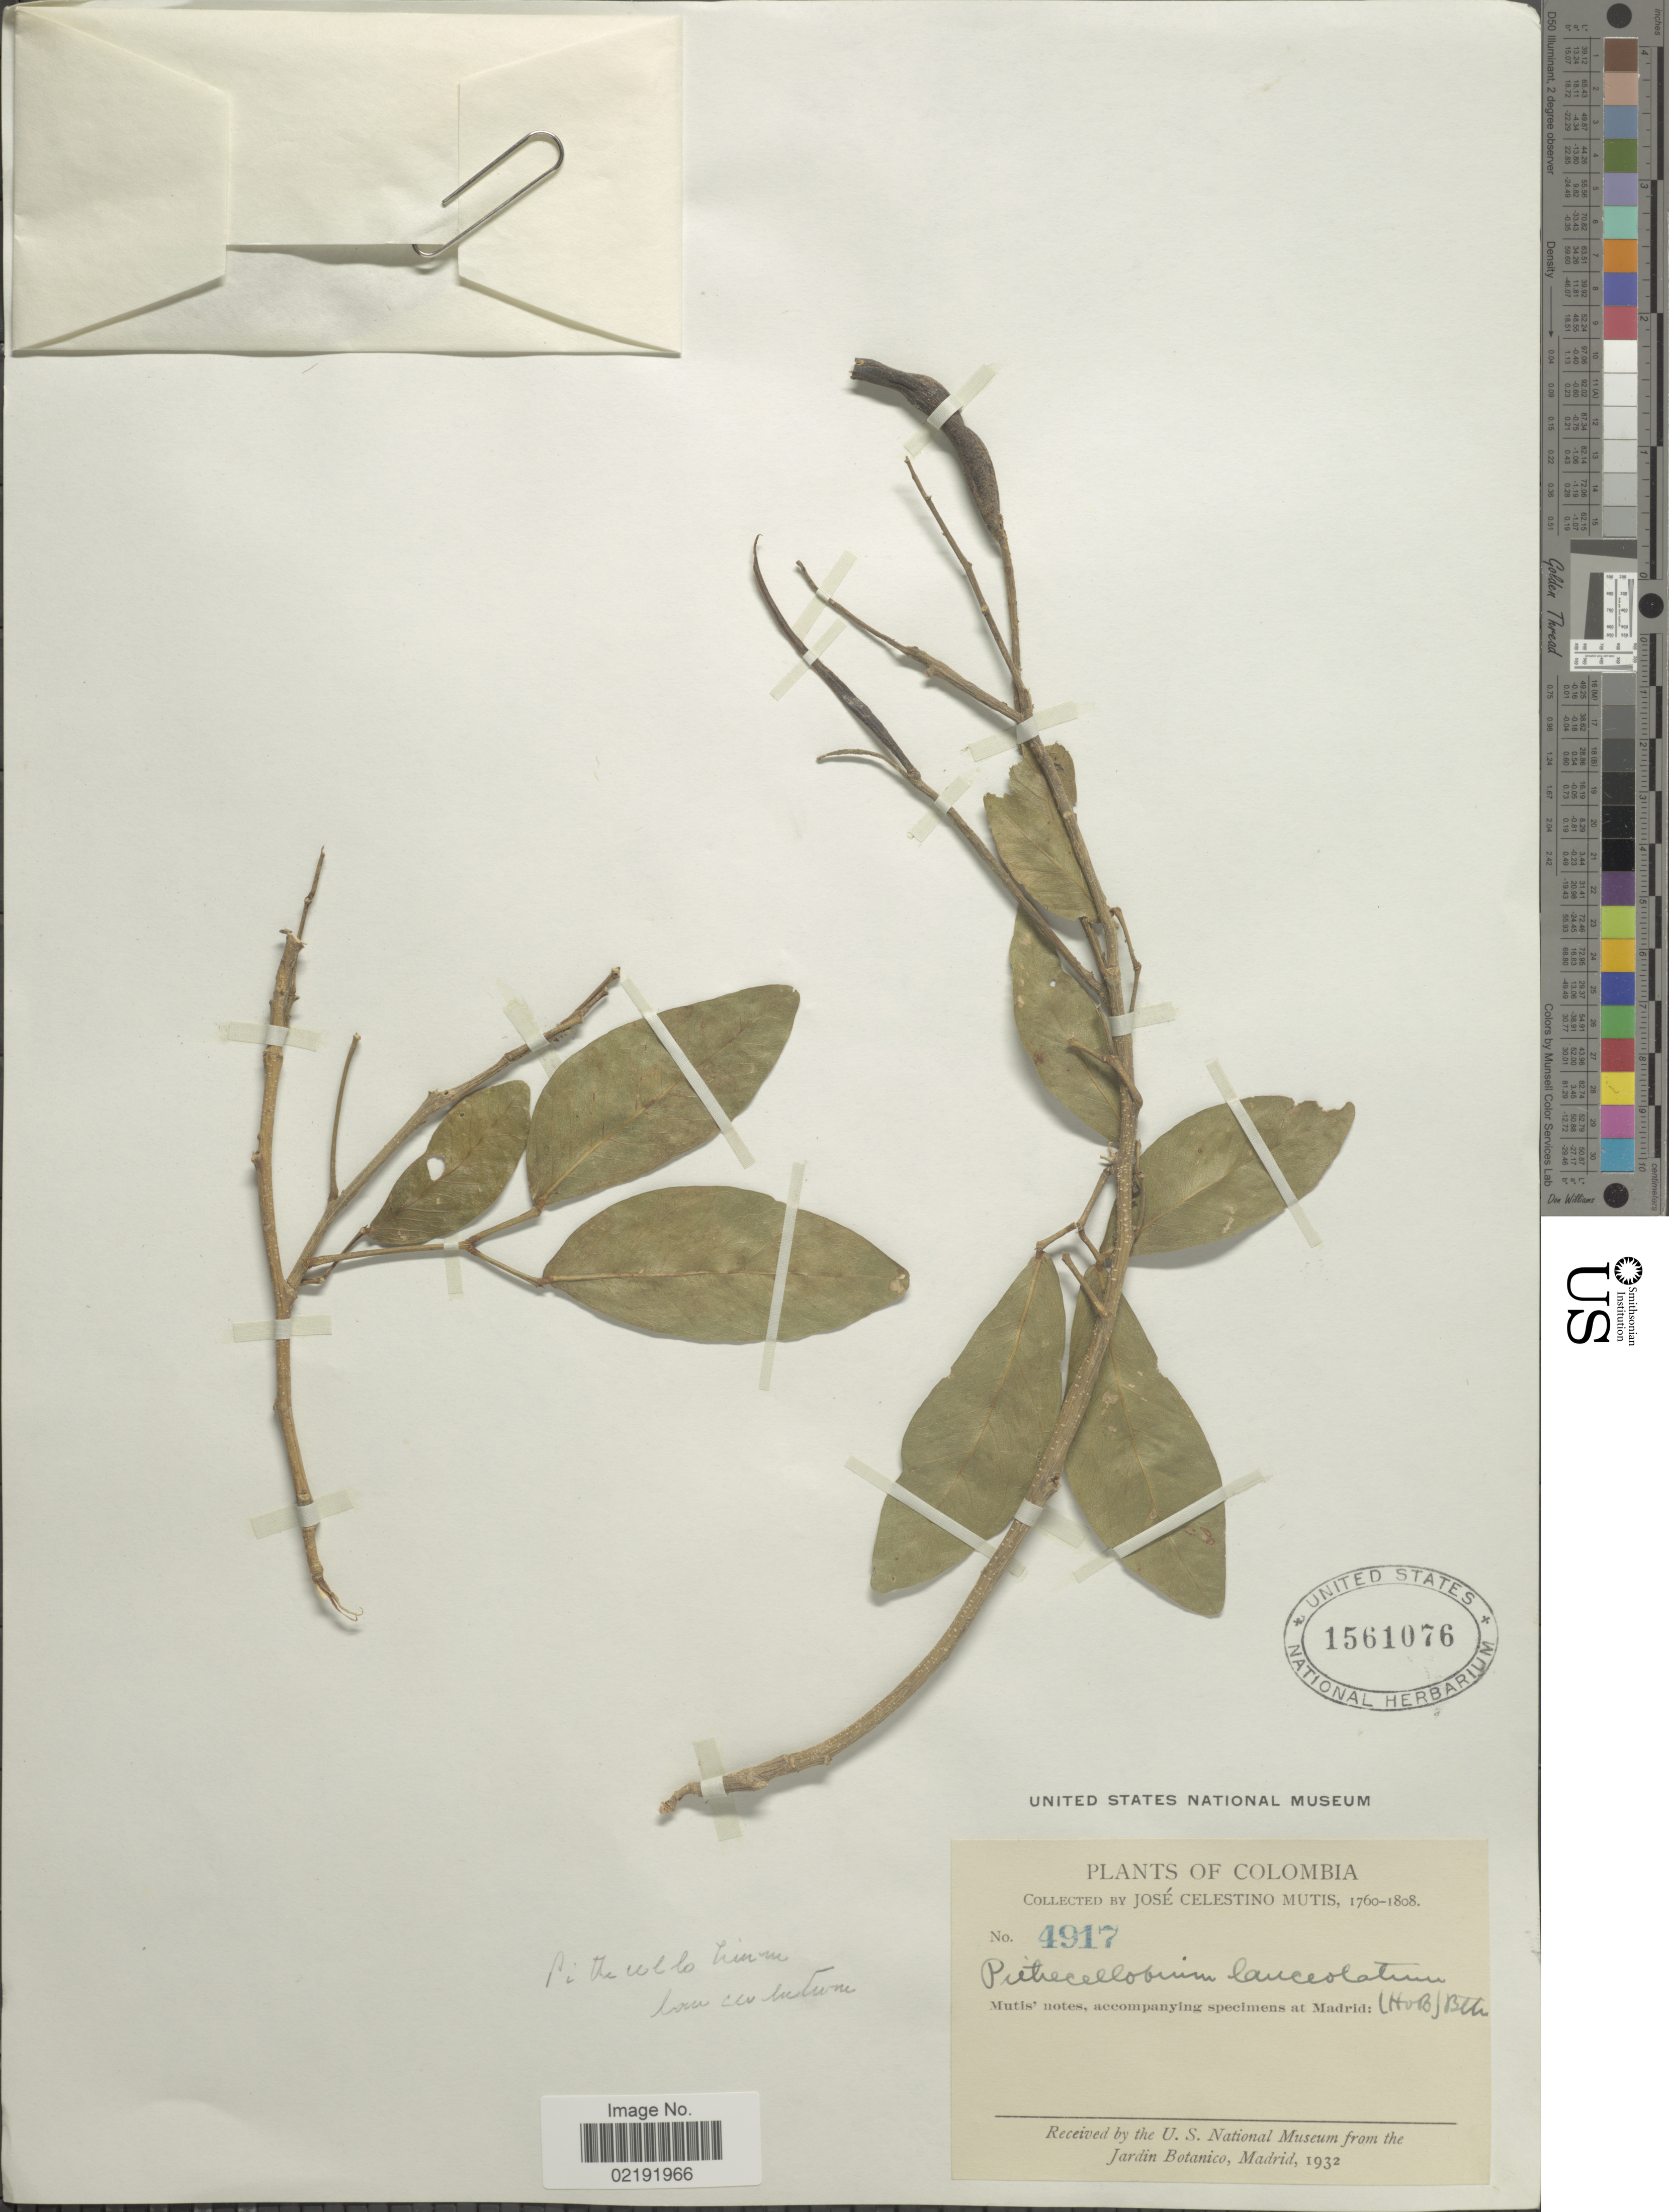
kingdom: Plantae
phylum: Tracheophyta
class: Magnoliopsida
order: Fabales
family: Fabaceae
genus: Pithecellobium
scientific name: Pithecellobium lanceolatum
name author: (Humb. & Bonpl. ex Willd.) Benth.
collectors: J. C. B. Mutis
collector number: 4917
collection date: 1760/1808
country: Colombia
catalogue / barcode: US 1561076